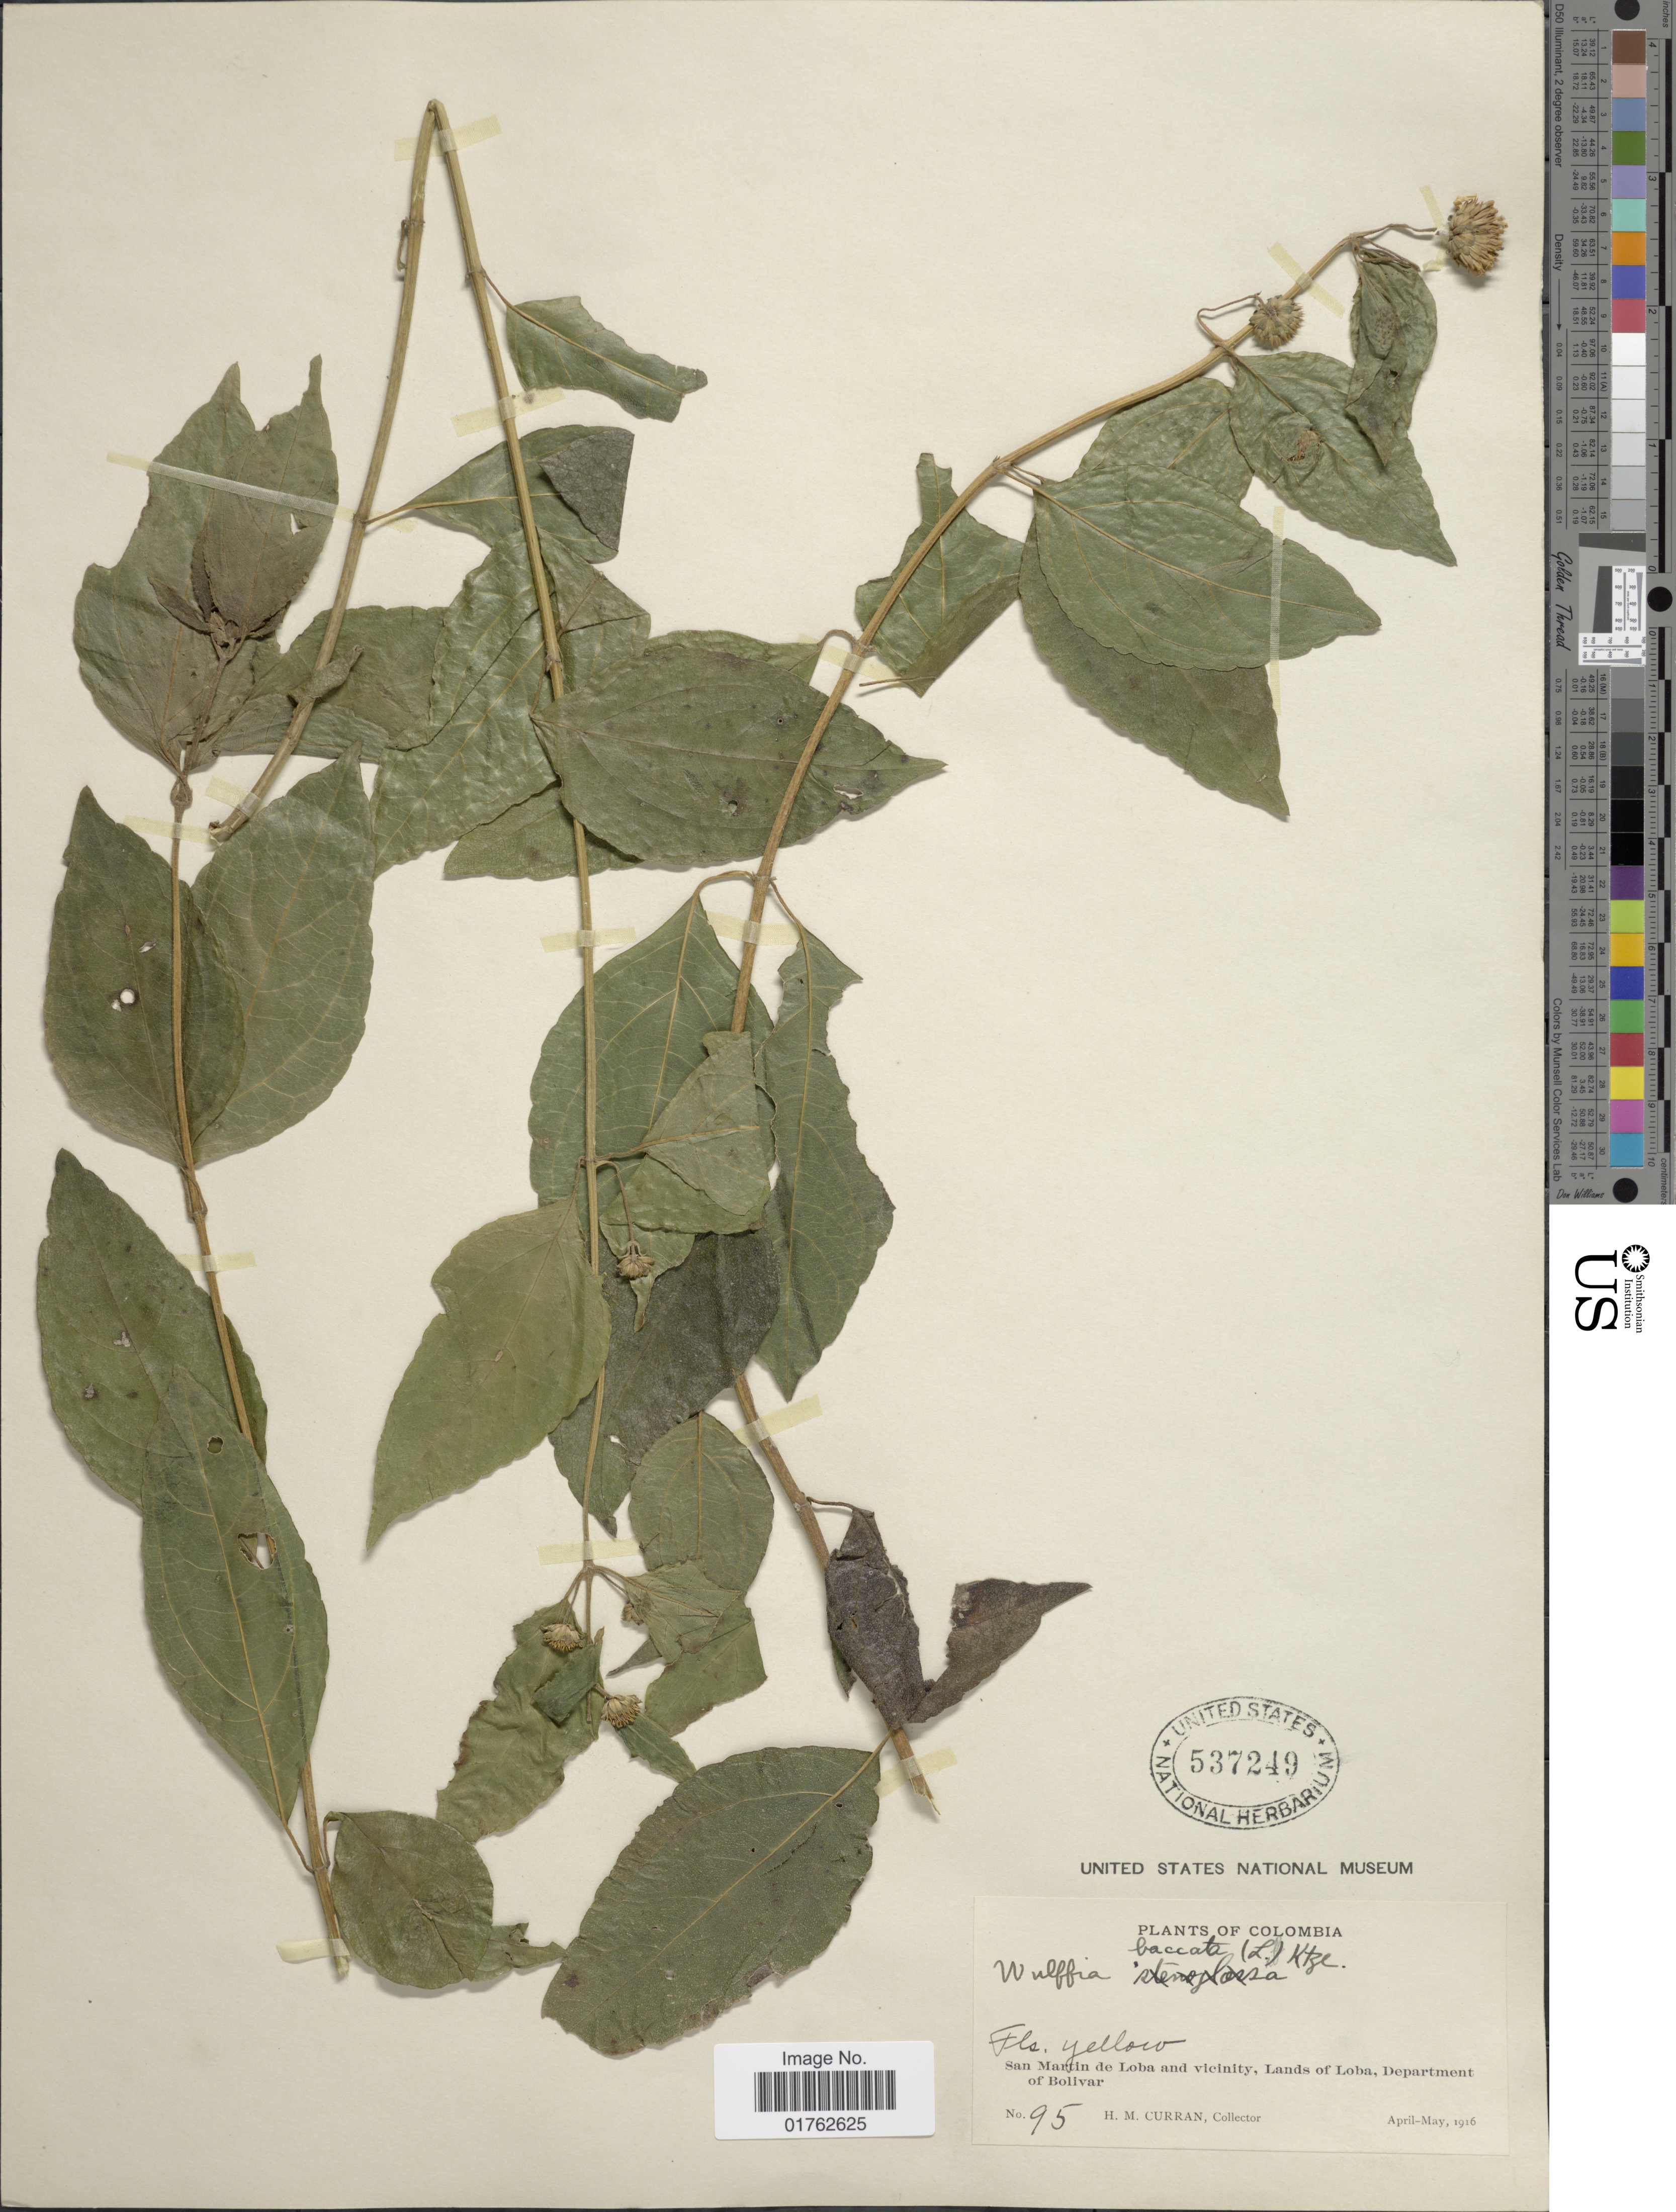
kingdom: Plantae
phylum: Tracheophyta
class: Magnoliopsida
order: Asterales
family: Asteraceae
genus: Wulffia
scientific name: Wulffia baccata var. baccata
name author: (L.) Kuntze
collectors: H. M. Curran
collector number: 75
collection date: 1916-04/1916-05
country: Colombia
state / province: Bolívar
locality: San Martin de Loba and Vicinity, Lands of Loba, Department of Bolivar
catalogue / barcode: US 537249